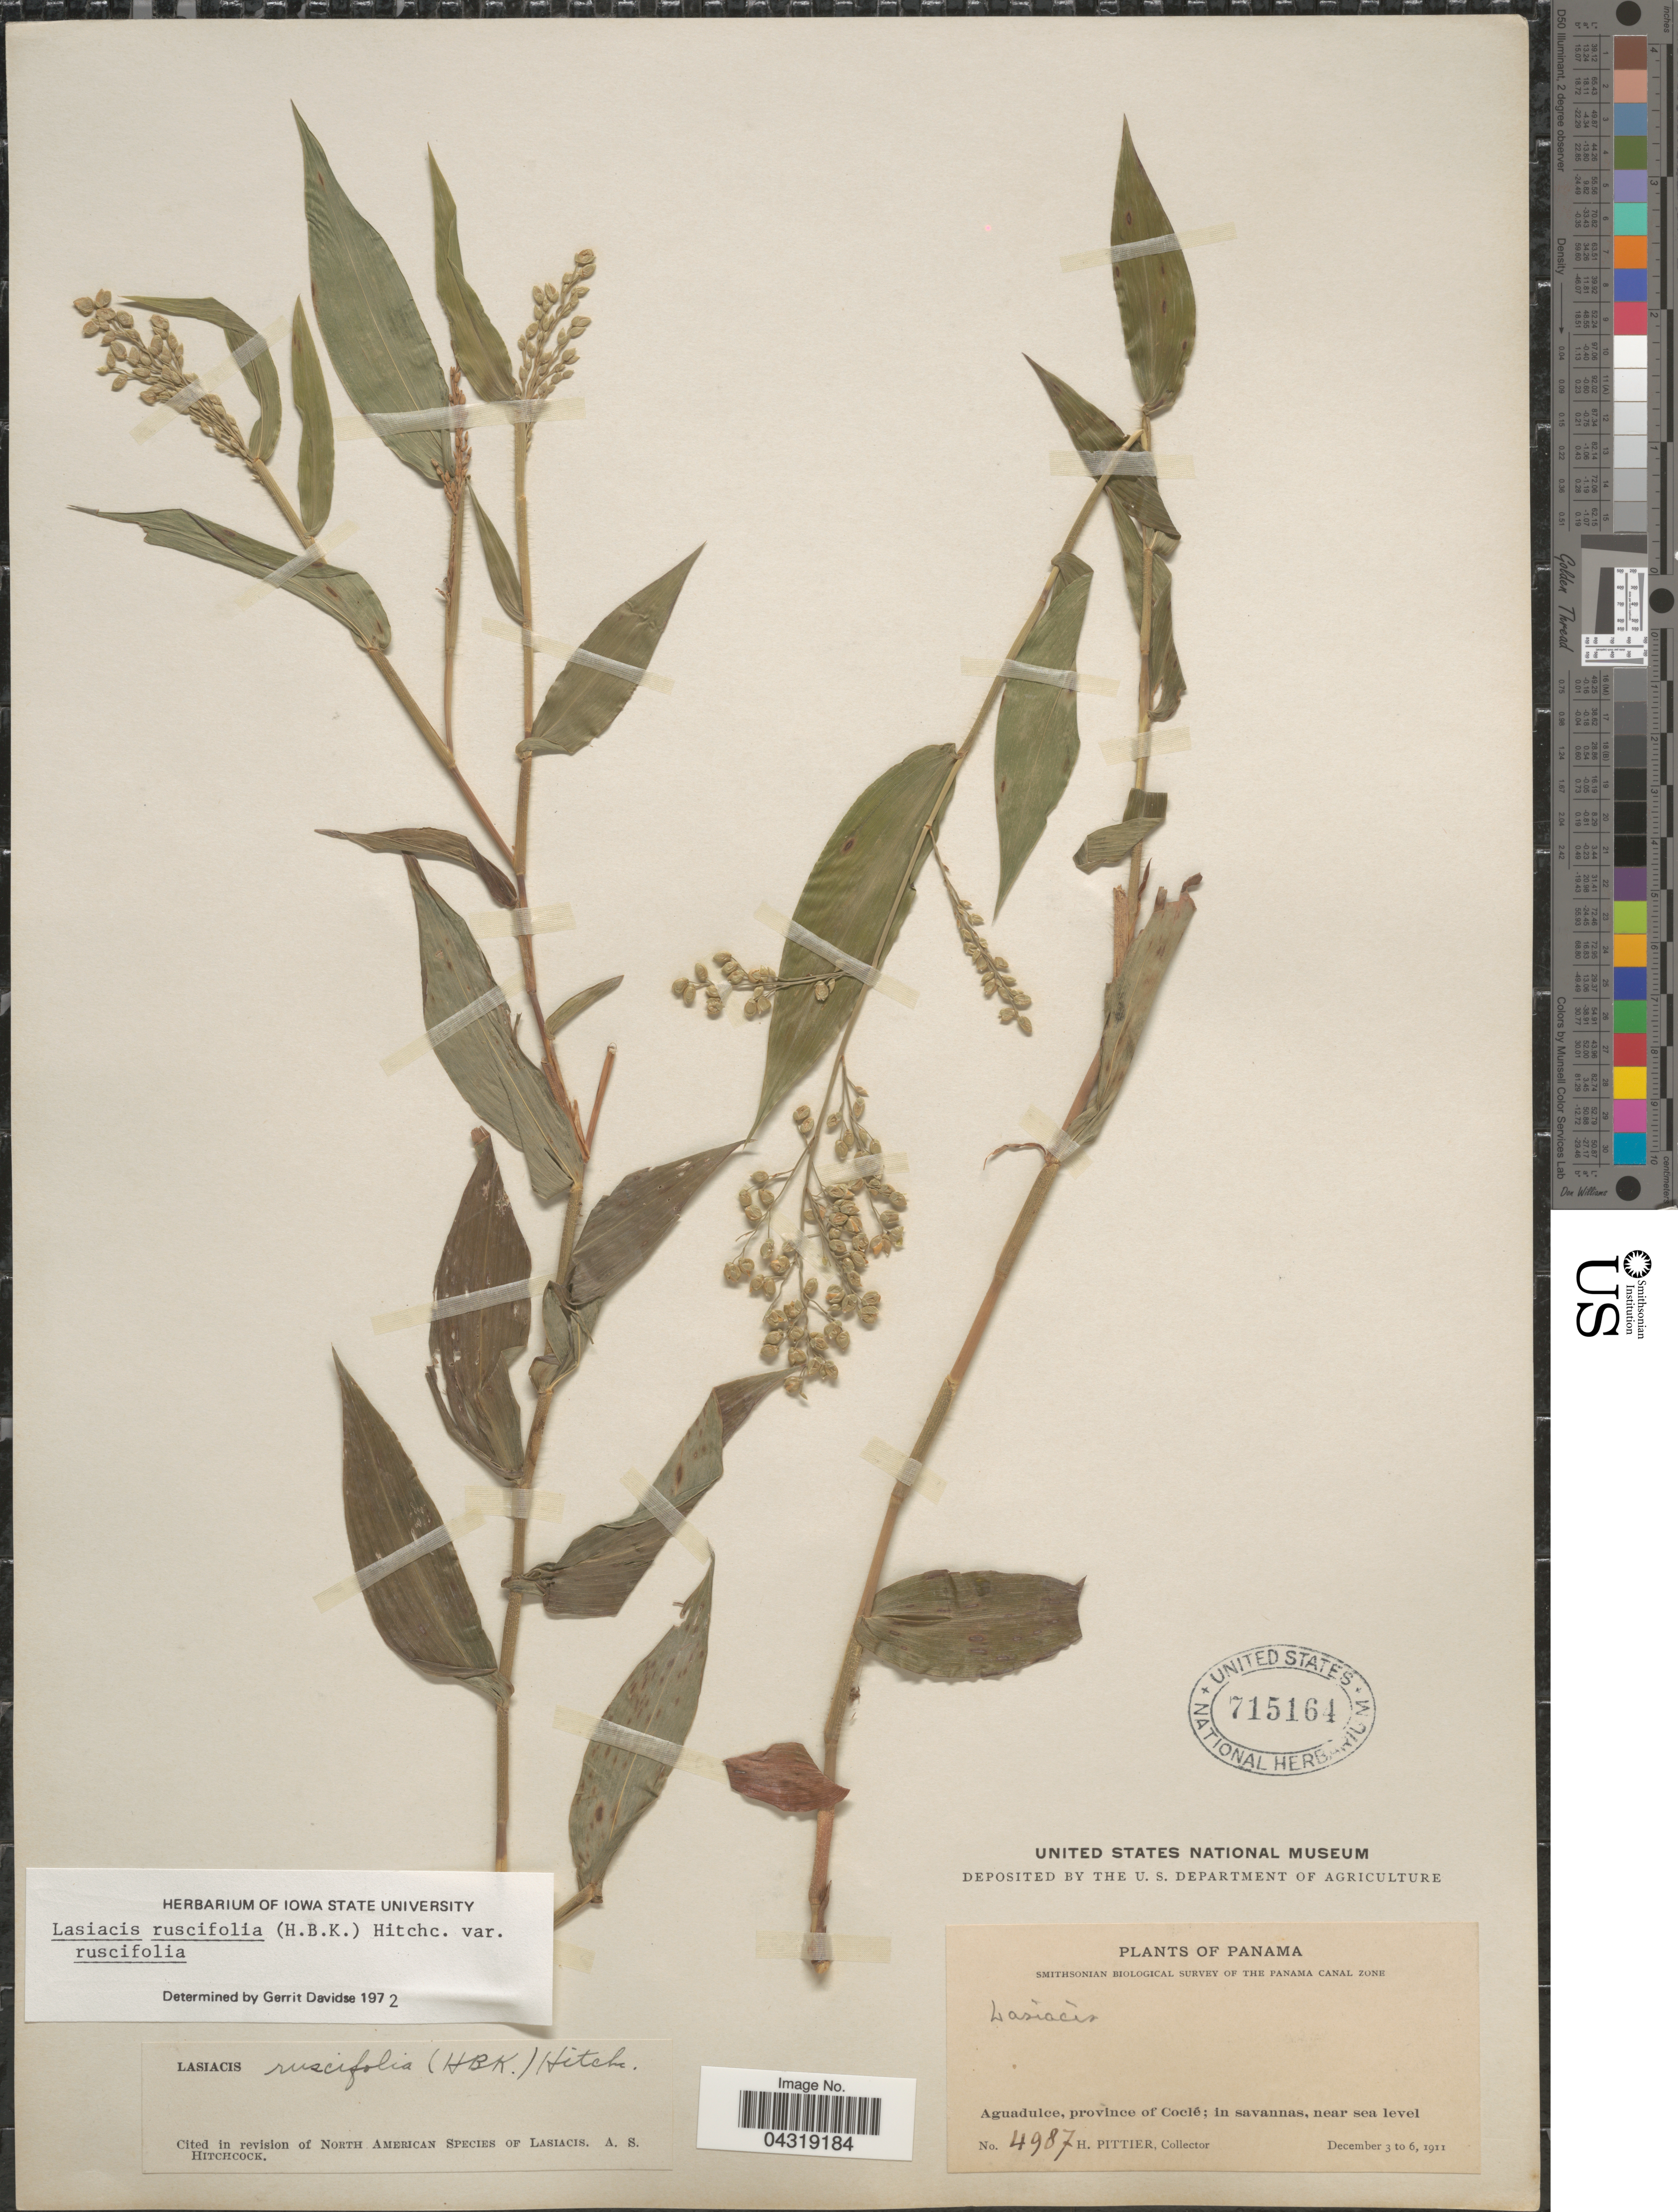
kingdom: Plantae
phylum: Tracheophyta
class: Liliopsida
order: Poales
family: Poaceae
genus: Lasiacis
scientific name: Lasiacis ruscifolia var. velutina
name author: (Swallen) Davidse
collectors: H. F. Pittier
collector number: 4987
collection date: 1911-12-03/1911-12-06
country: Panama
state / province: Cocle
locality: Smithsonian Biological Survey of the Panama Canal Zone. Aguadulce.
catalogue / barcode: US 715164